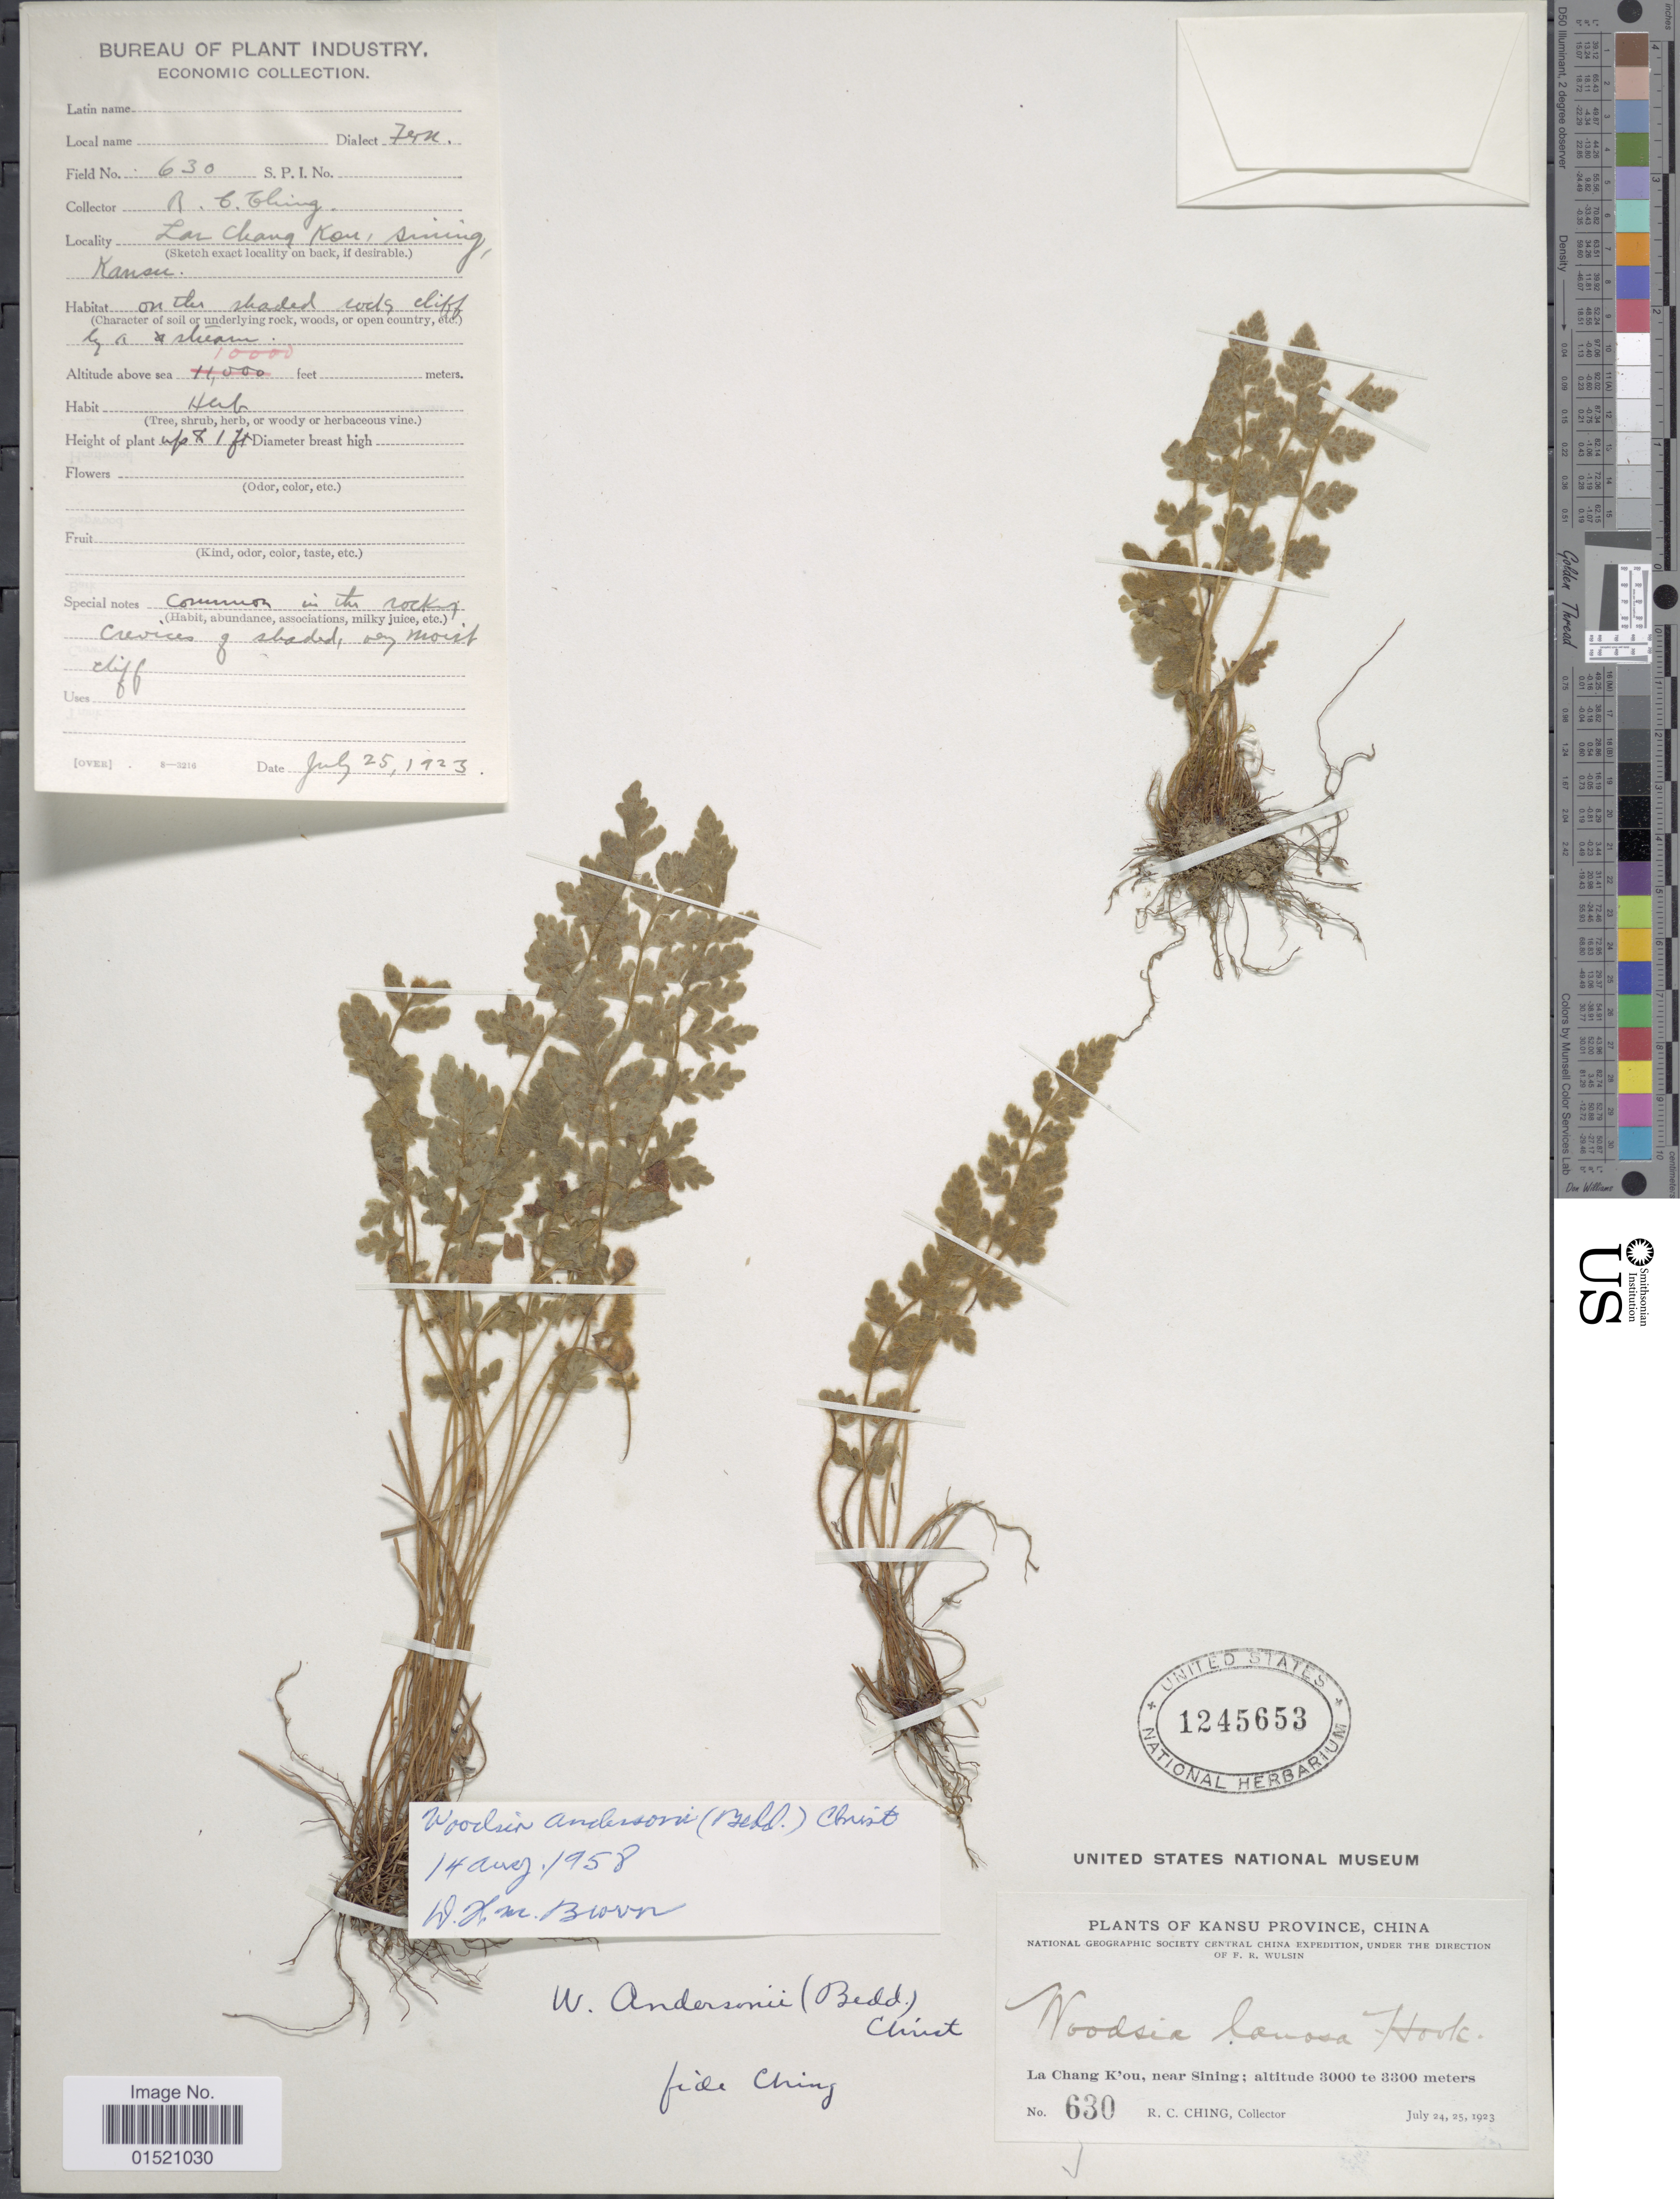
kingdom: Plantae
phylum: Tracheophyta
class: Polypodiopsida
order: Polypodiales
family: Woodsiaceae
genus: Woodsia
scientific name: Woodsia andersonii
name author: (Bedd.) Christ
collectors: R. C. Ching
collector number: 630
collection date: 1923-07-25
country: China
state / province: Gansu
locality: Lan Chang Kou, Sining, Kansu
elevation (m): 3048